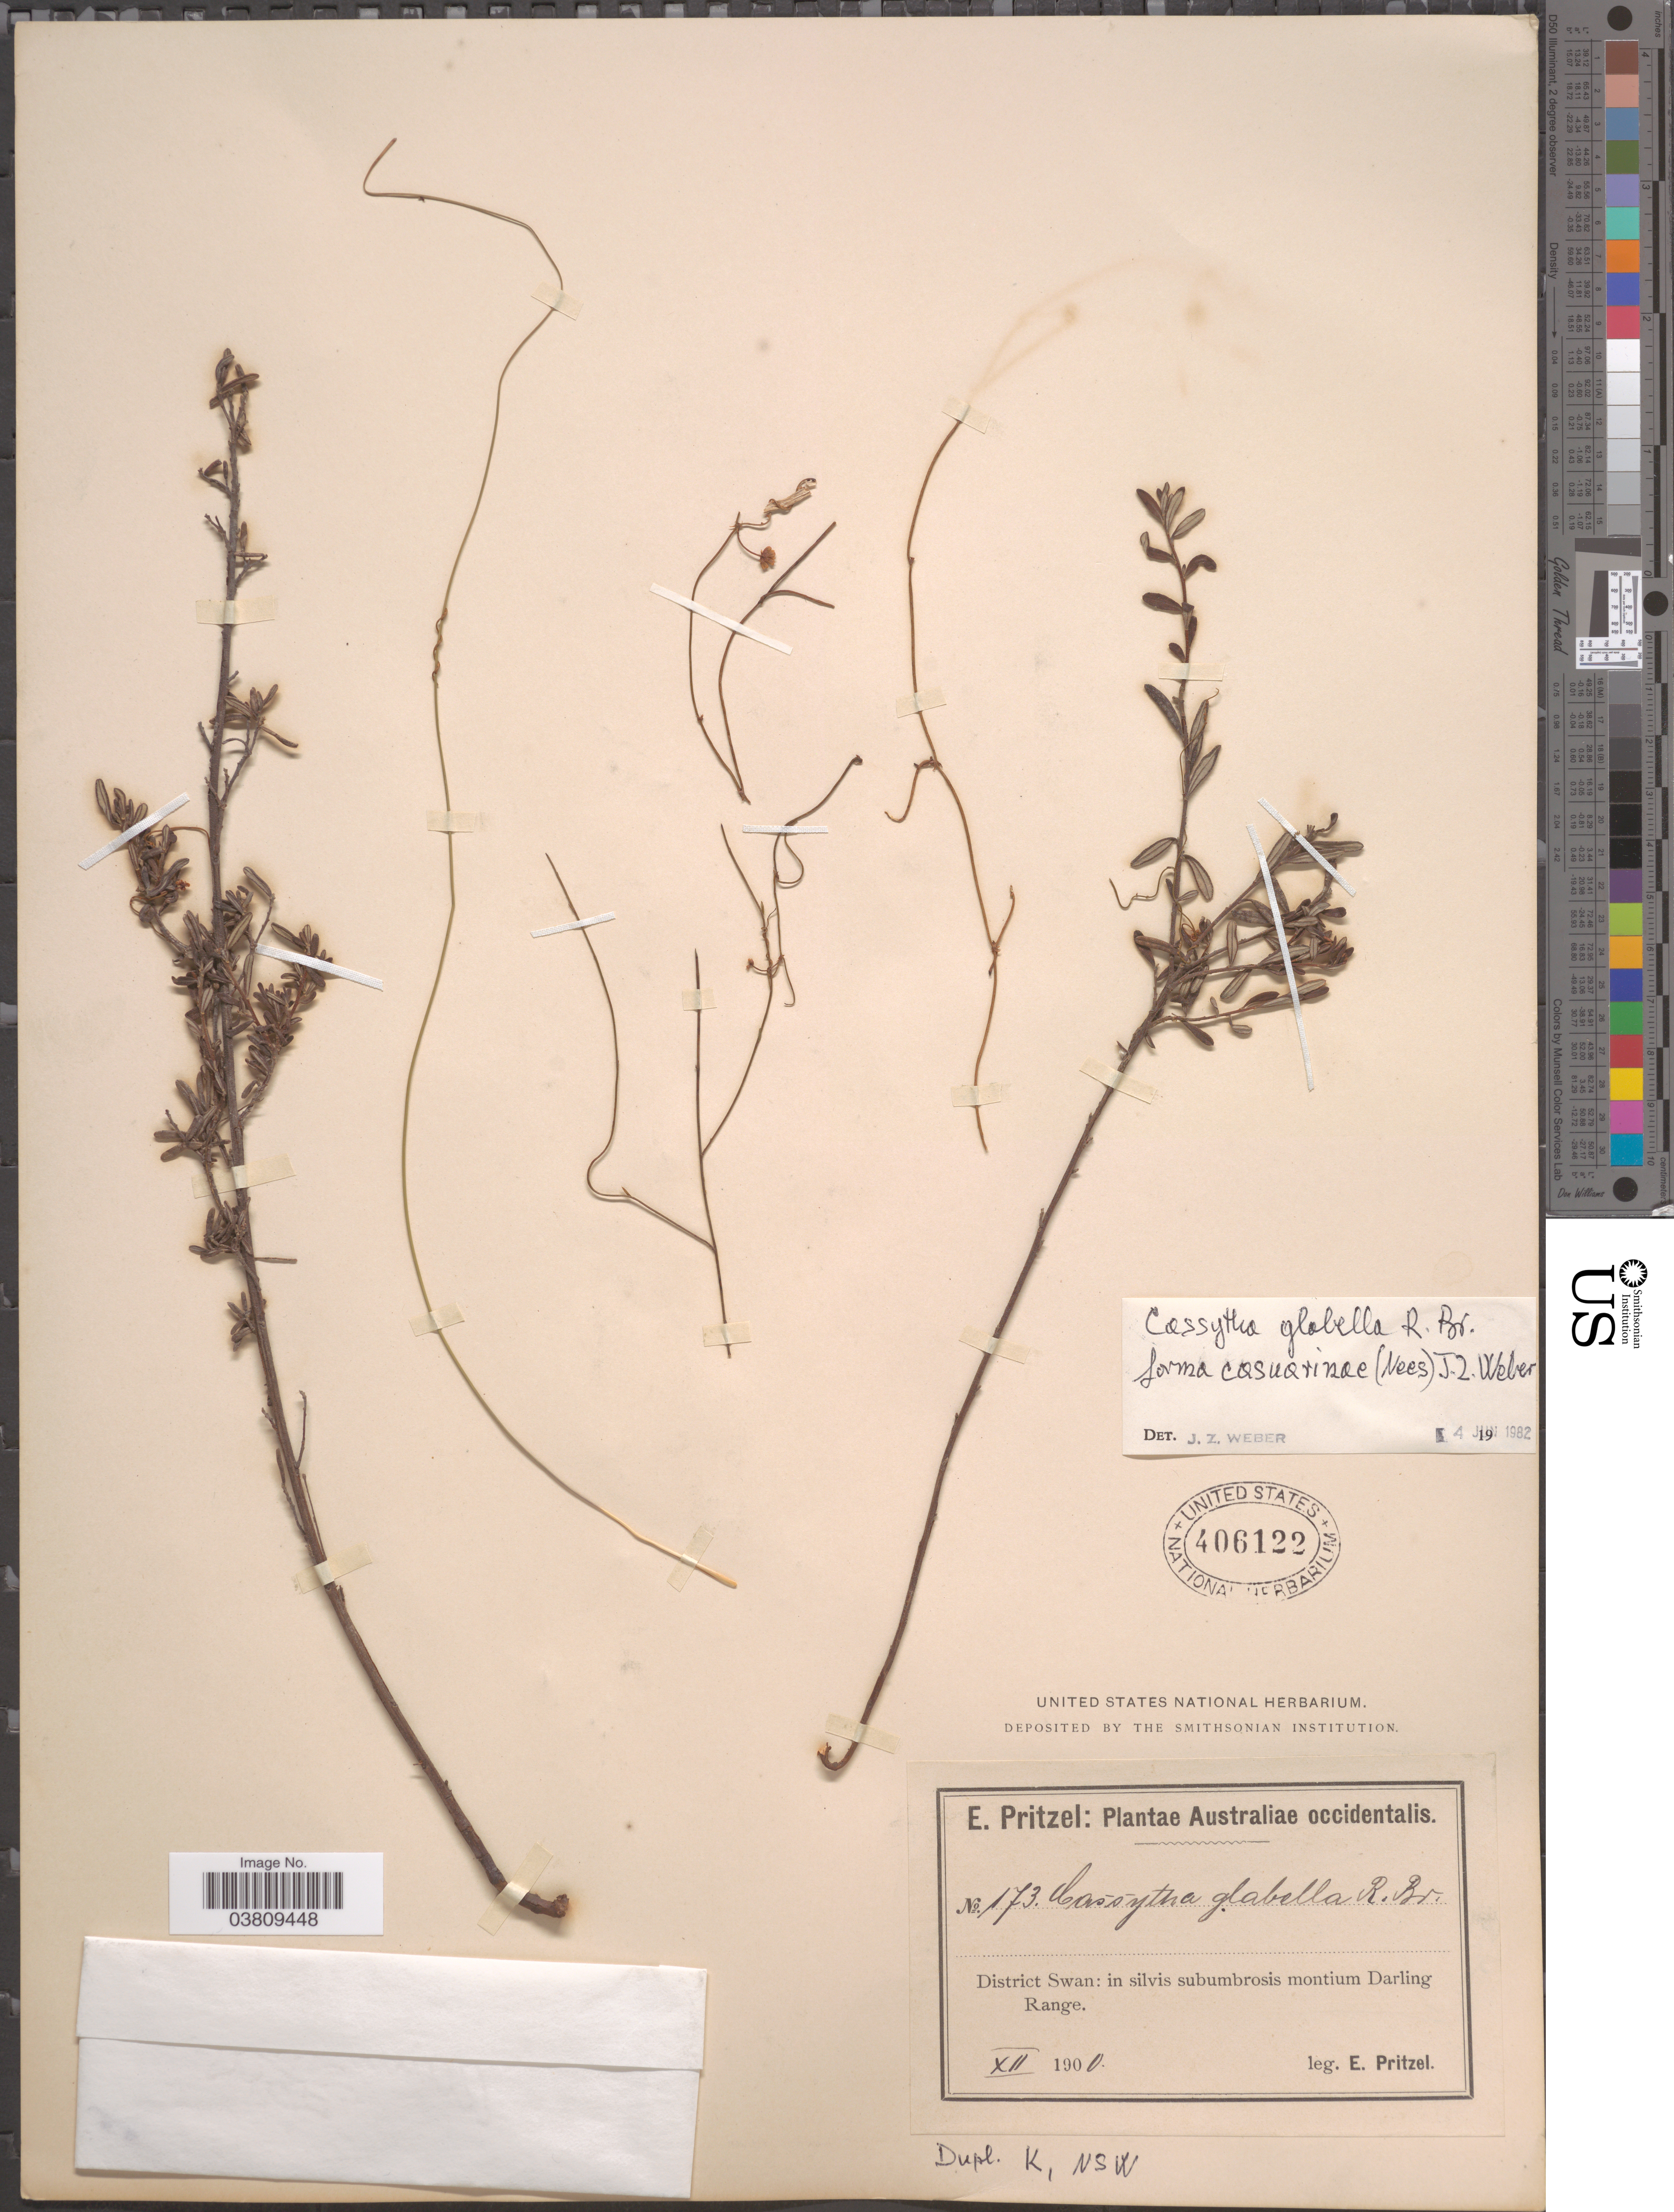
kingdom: Plantae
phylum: Tracheophyta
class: Magnoliopsida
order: Laurales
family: Lauraceae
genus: Cassytha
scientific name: Cassytha glabella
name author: R. Br.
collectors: E. G. Pritzel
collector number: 173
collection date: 1900-12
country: Australia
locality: Australiae occidentalis. District Swan: in silvis subumbrosis montium Darling Range.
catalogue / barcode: US 406122